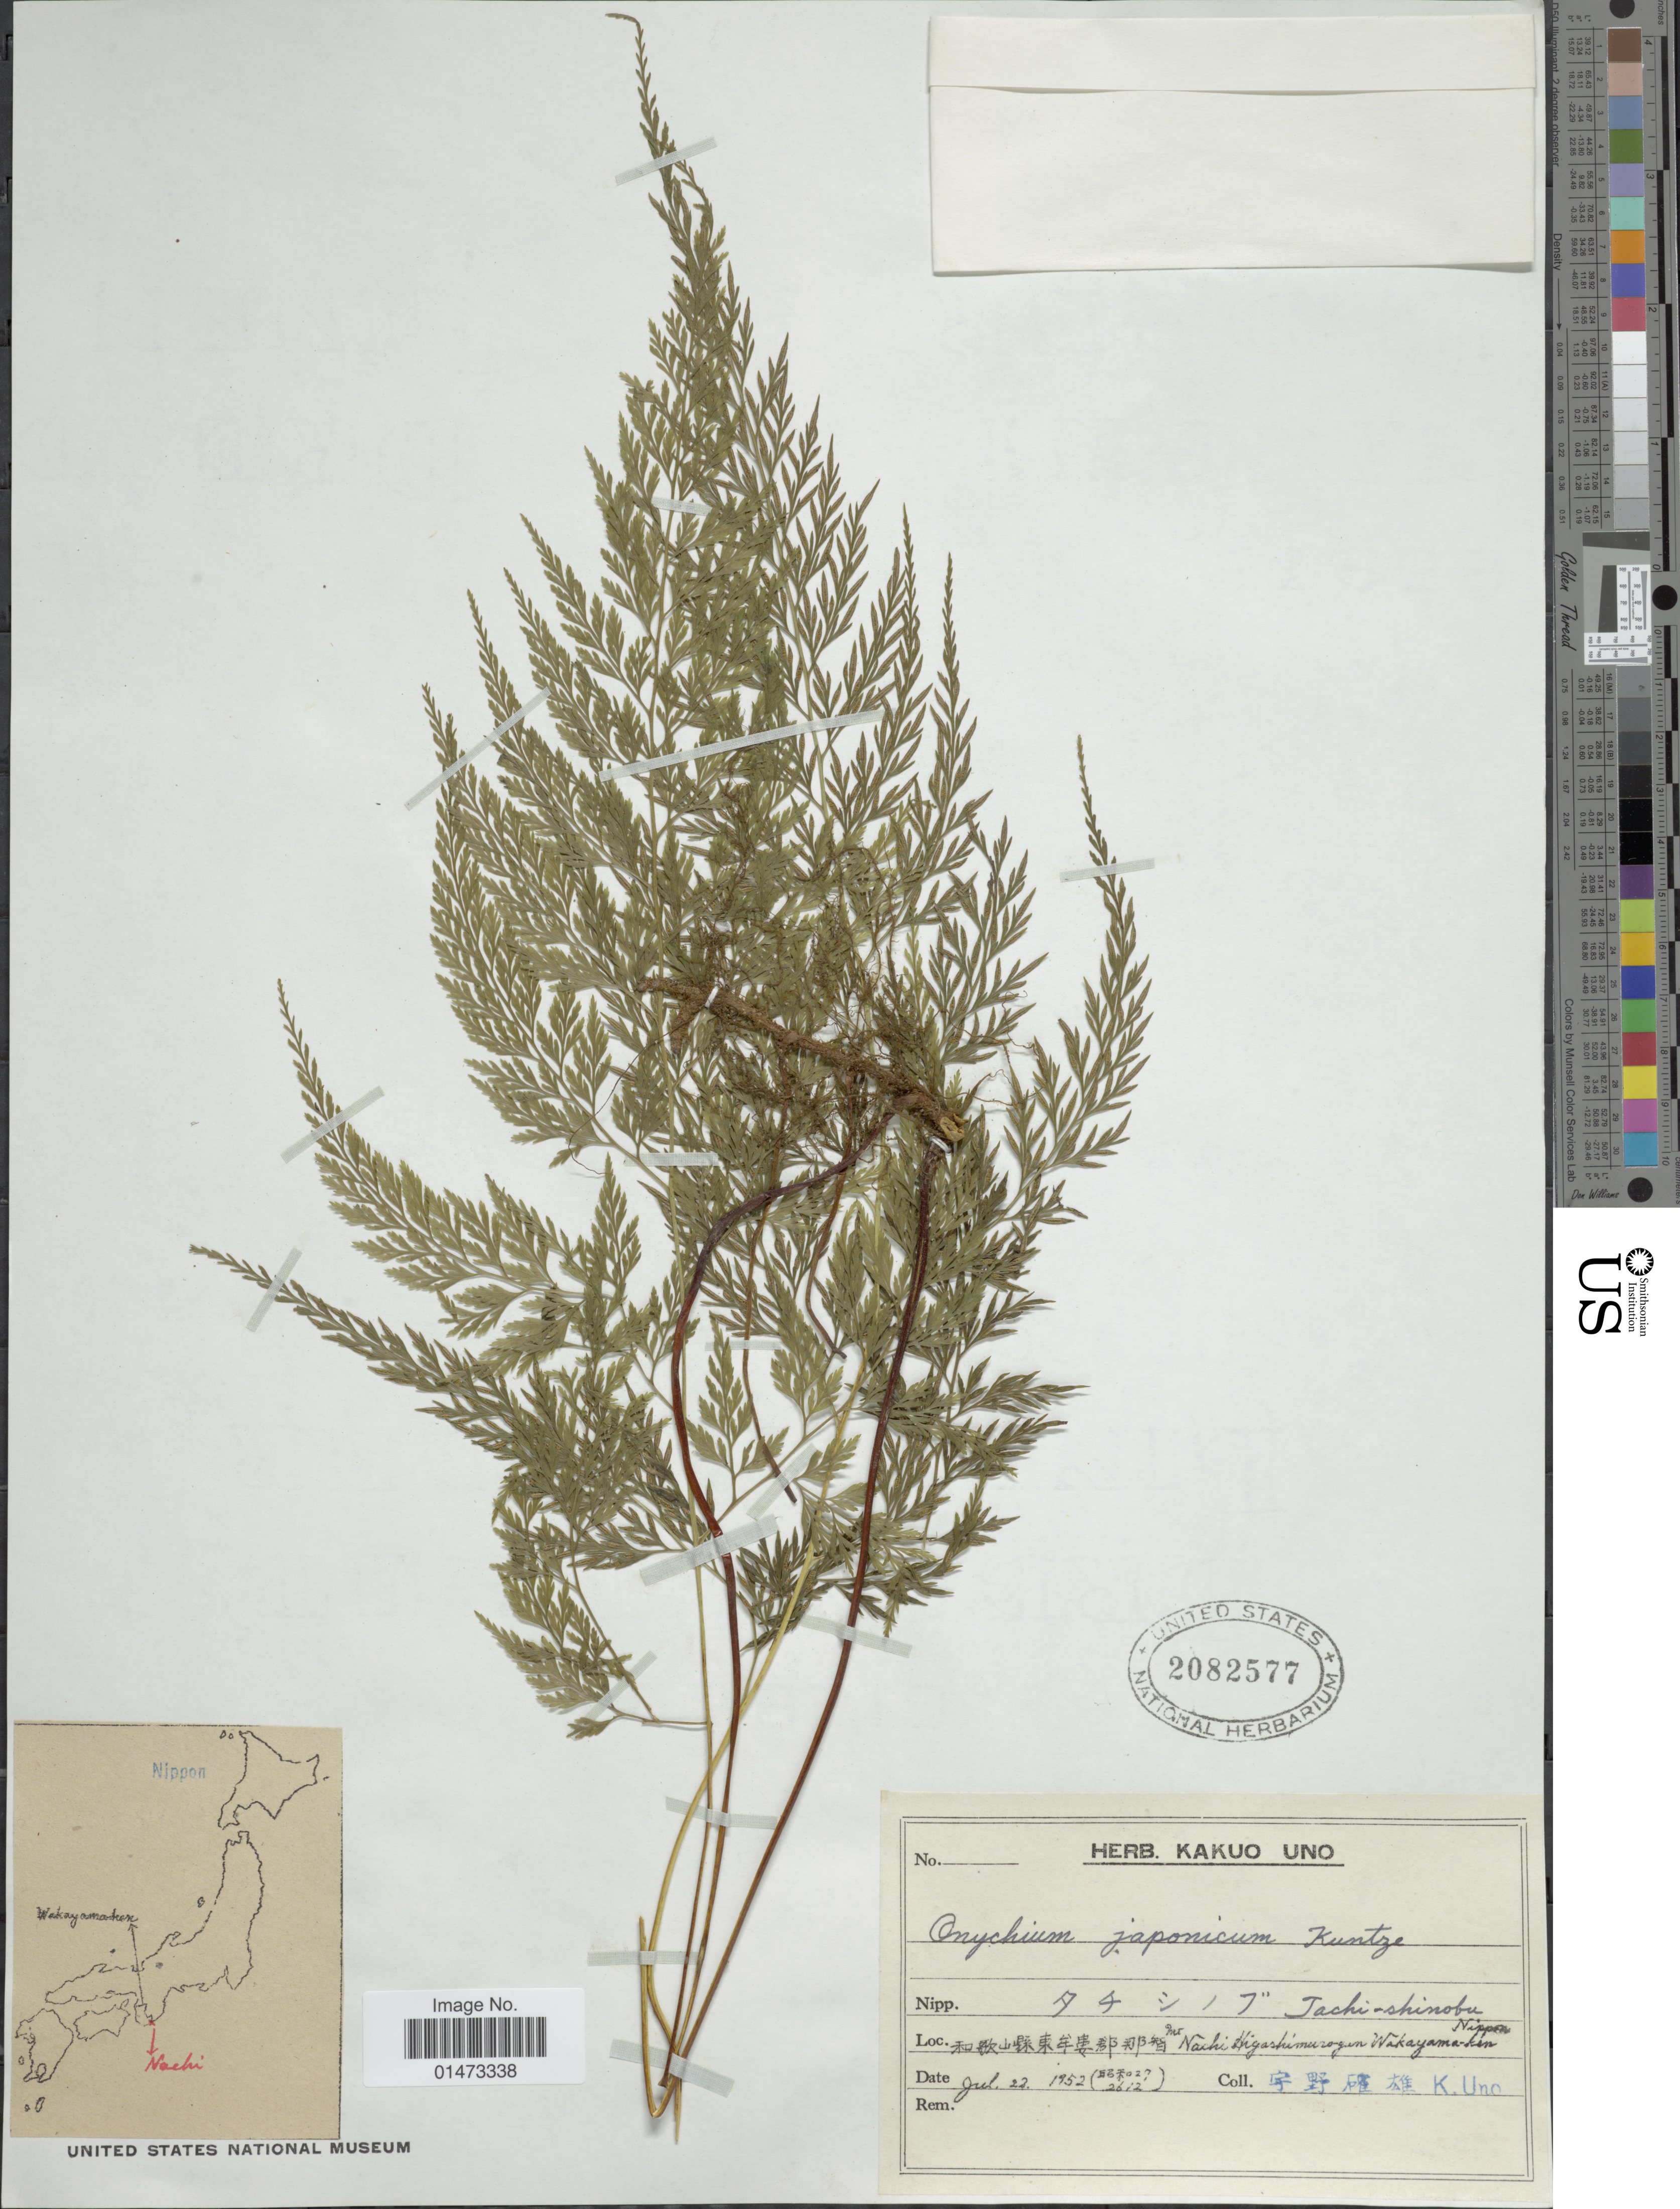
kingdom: Plantae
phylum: Tracheophyta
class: Polypodiopsida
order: Polypodiales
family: Pteridaceae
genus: Onychium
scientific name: Onychium japonicum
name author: (Thunb.) Kunze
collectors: K. Uno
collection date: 1952-07-22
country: Japan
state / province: Wakayama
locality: Nachi Kigashimurogun Wakayama-ken.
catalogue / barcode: US 2082577